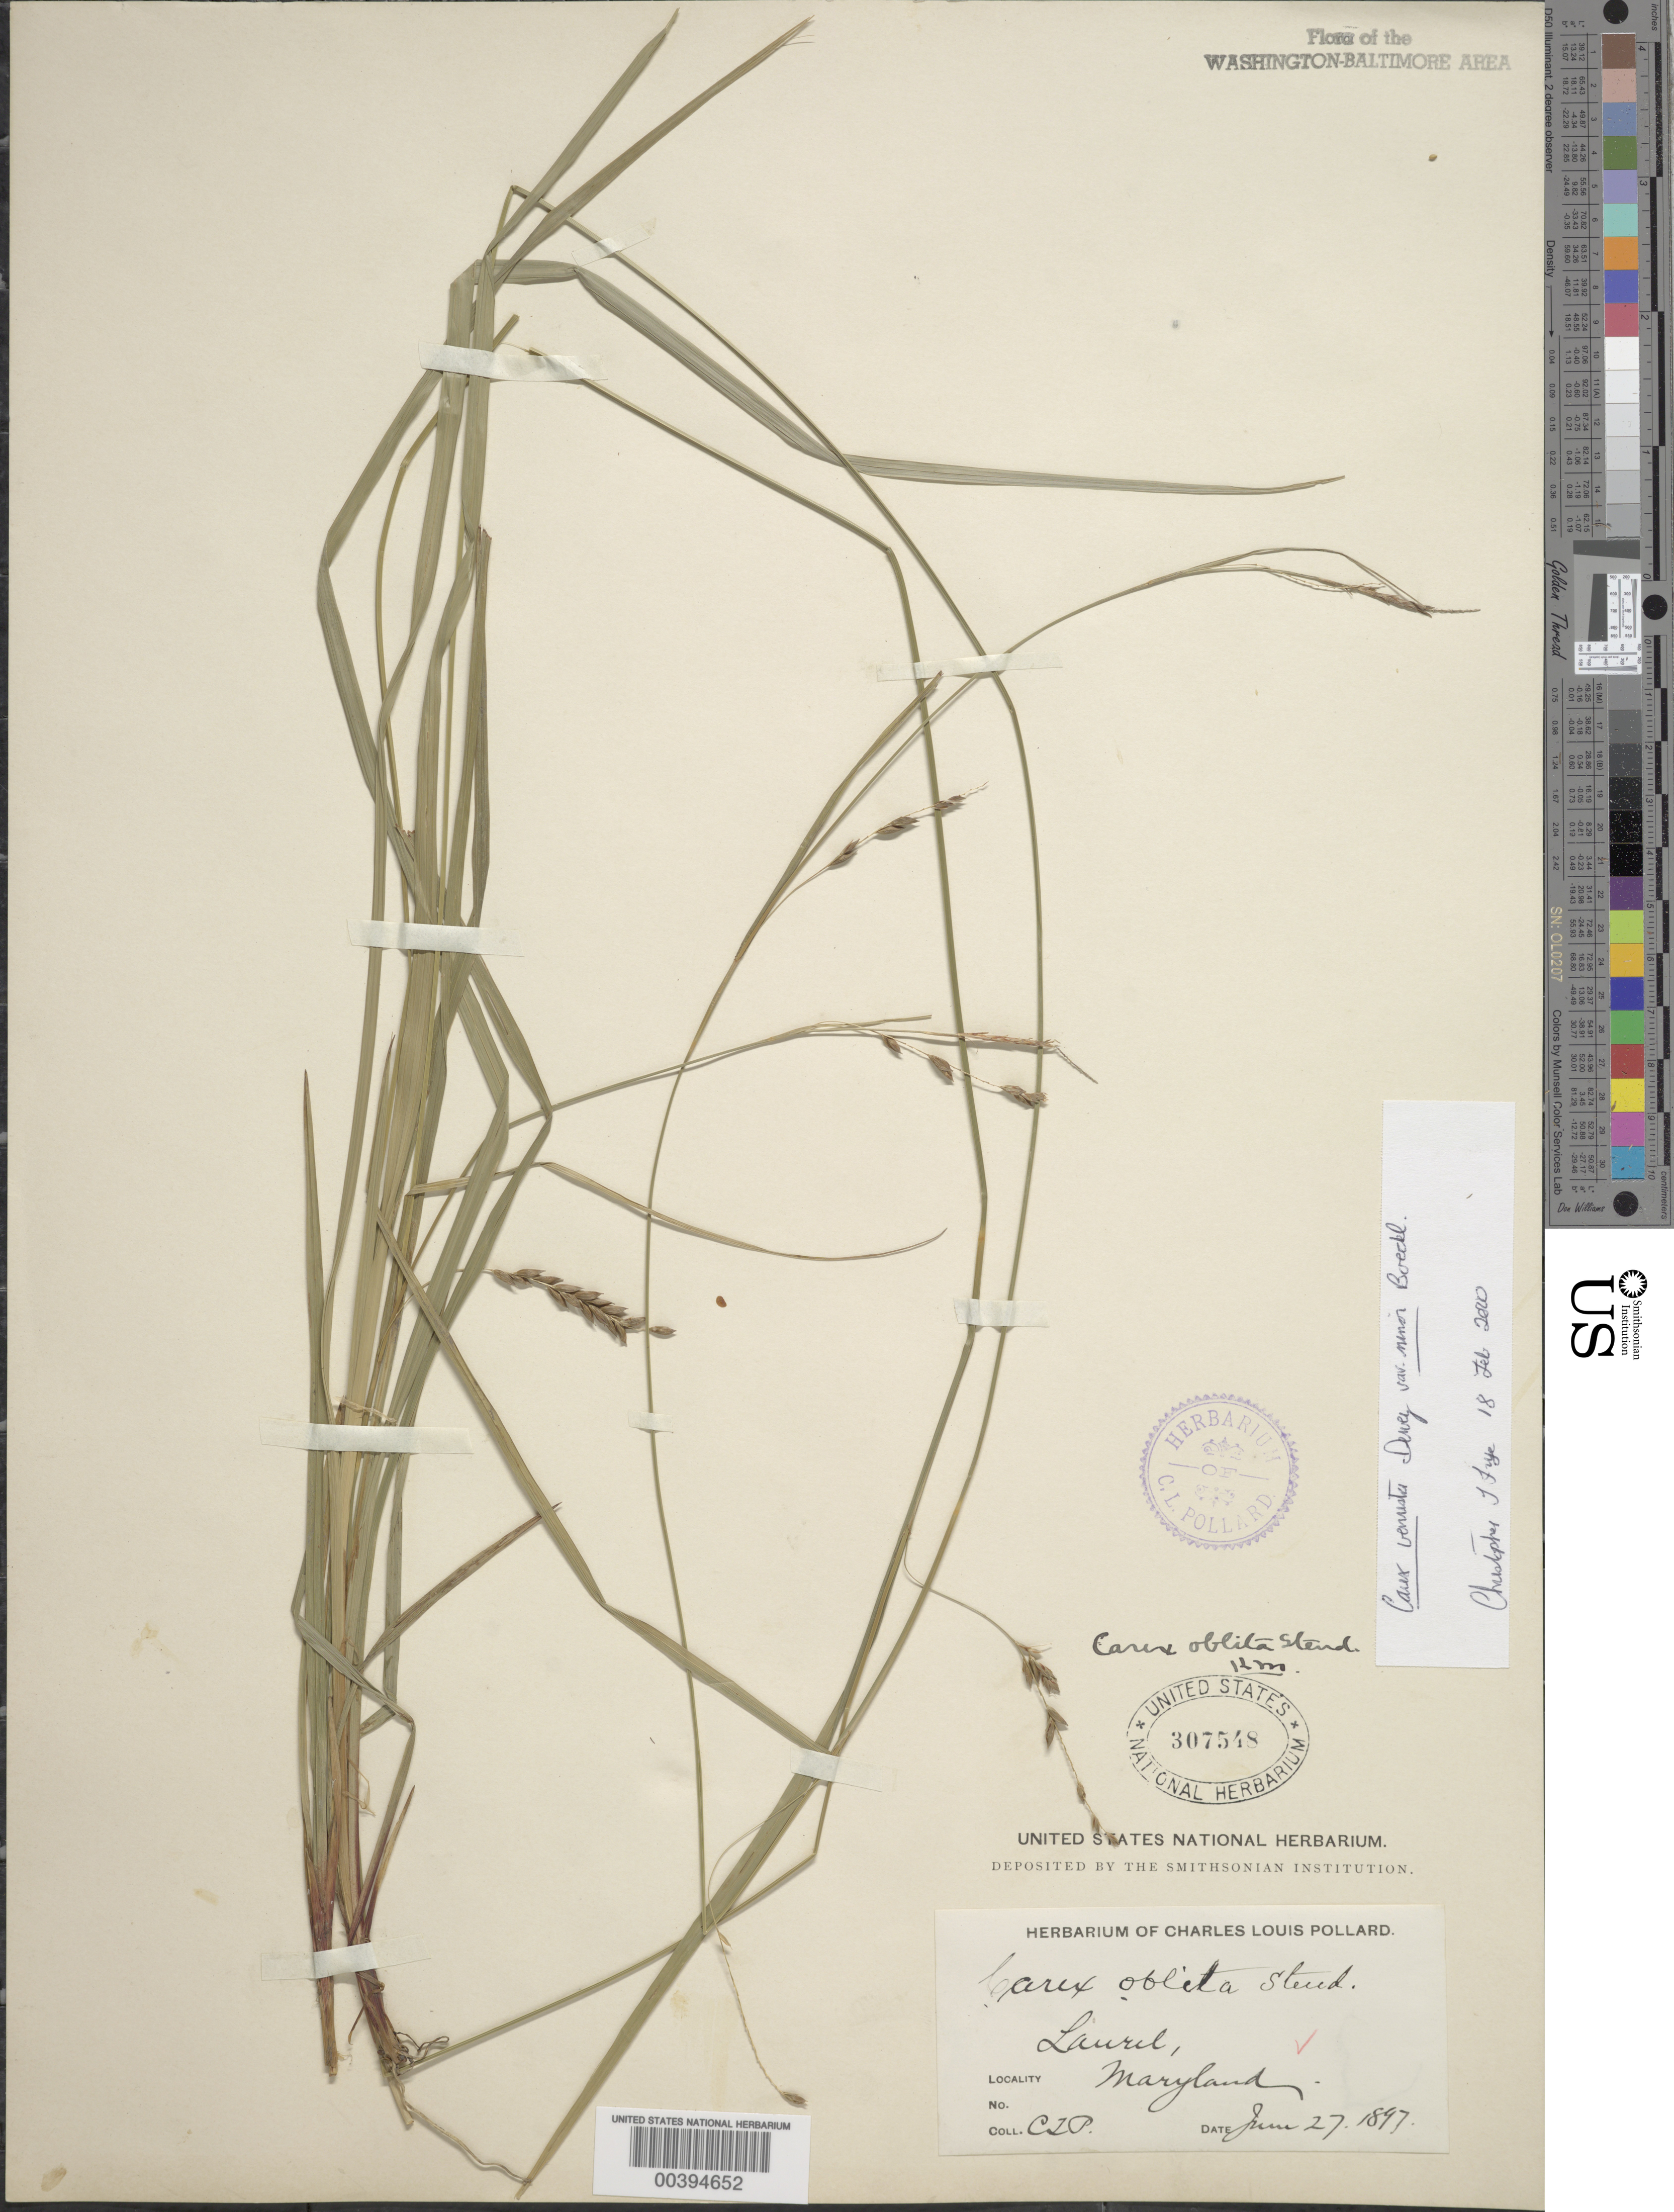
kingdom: Plantae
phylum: Tracheophyta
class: Liliopsida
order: Poales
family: Cyperaceae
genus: Carex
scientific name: Carex venusta var. minor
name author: Boeckeler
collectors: C. L. Pollard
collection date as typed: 27 Jun 1897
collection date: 1897-06-27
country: United States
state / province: Maryland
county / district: Prince George's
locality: Laurel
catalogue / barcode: US 307548